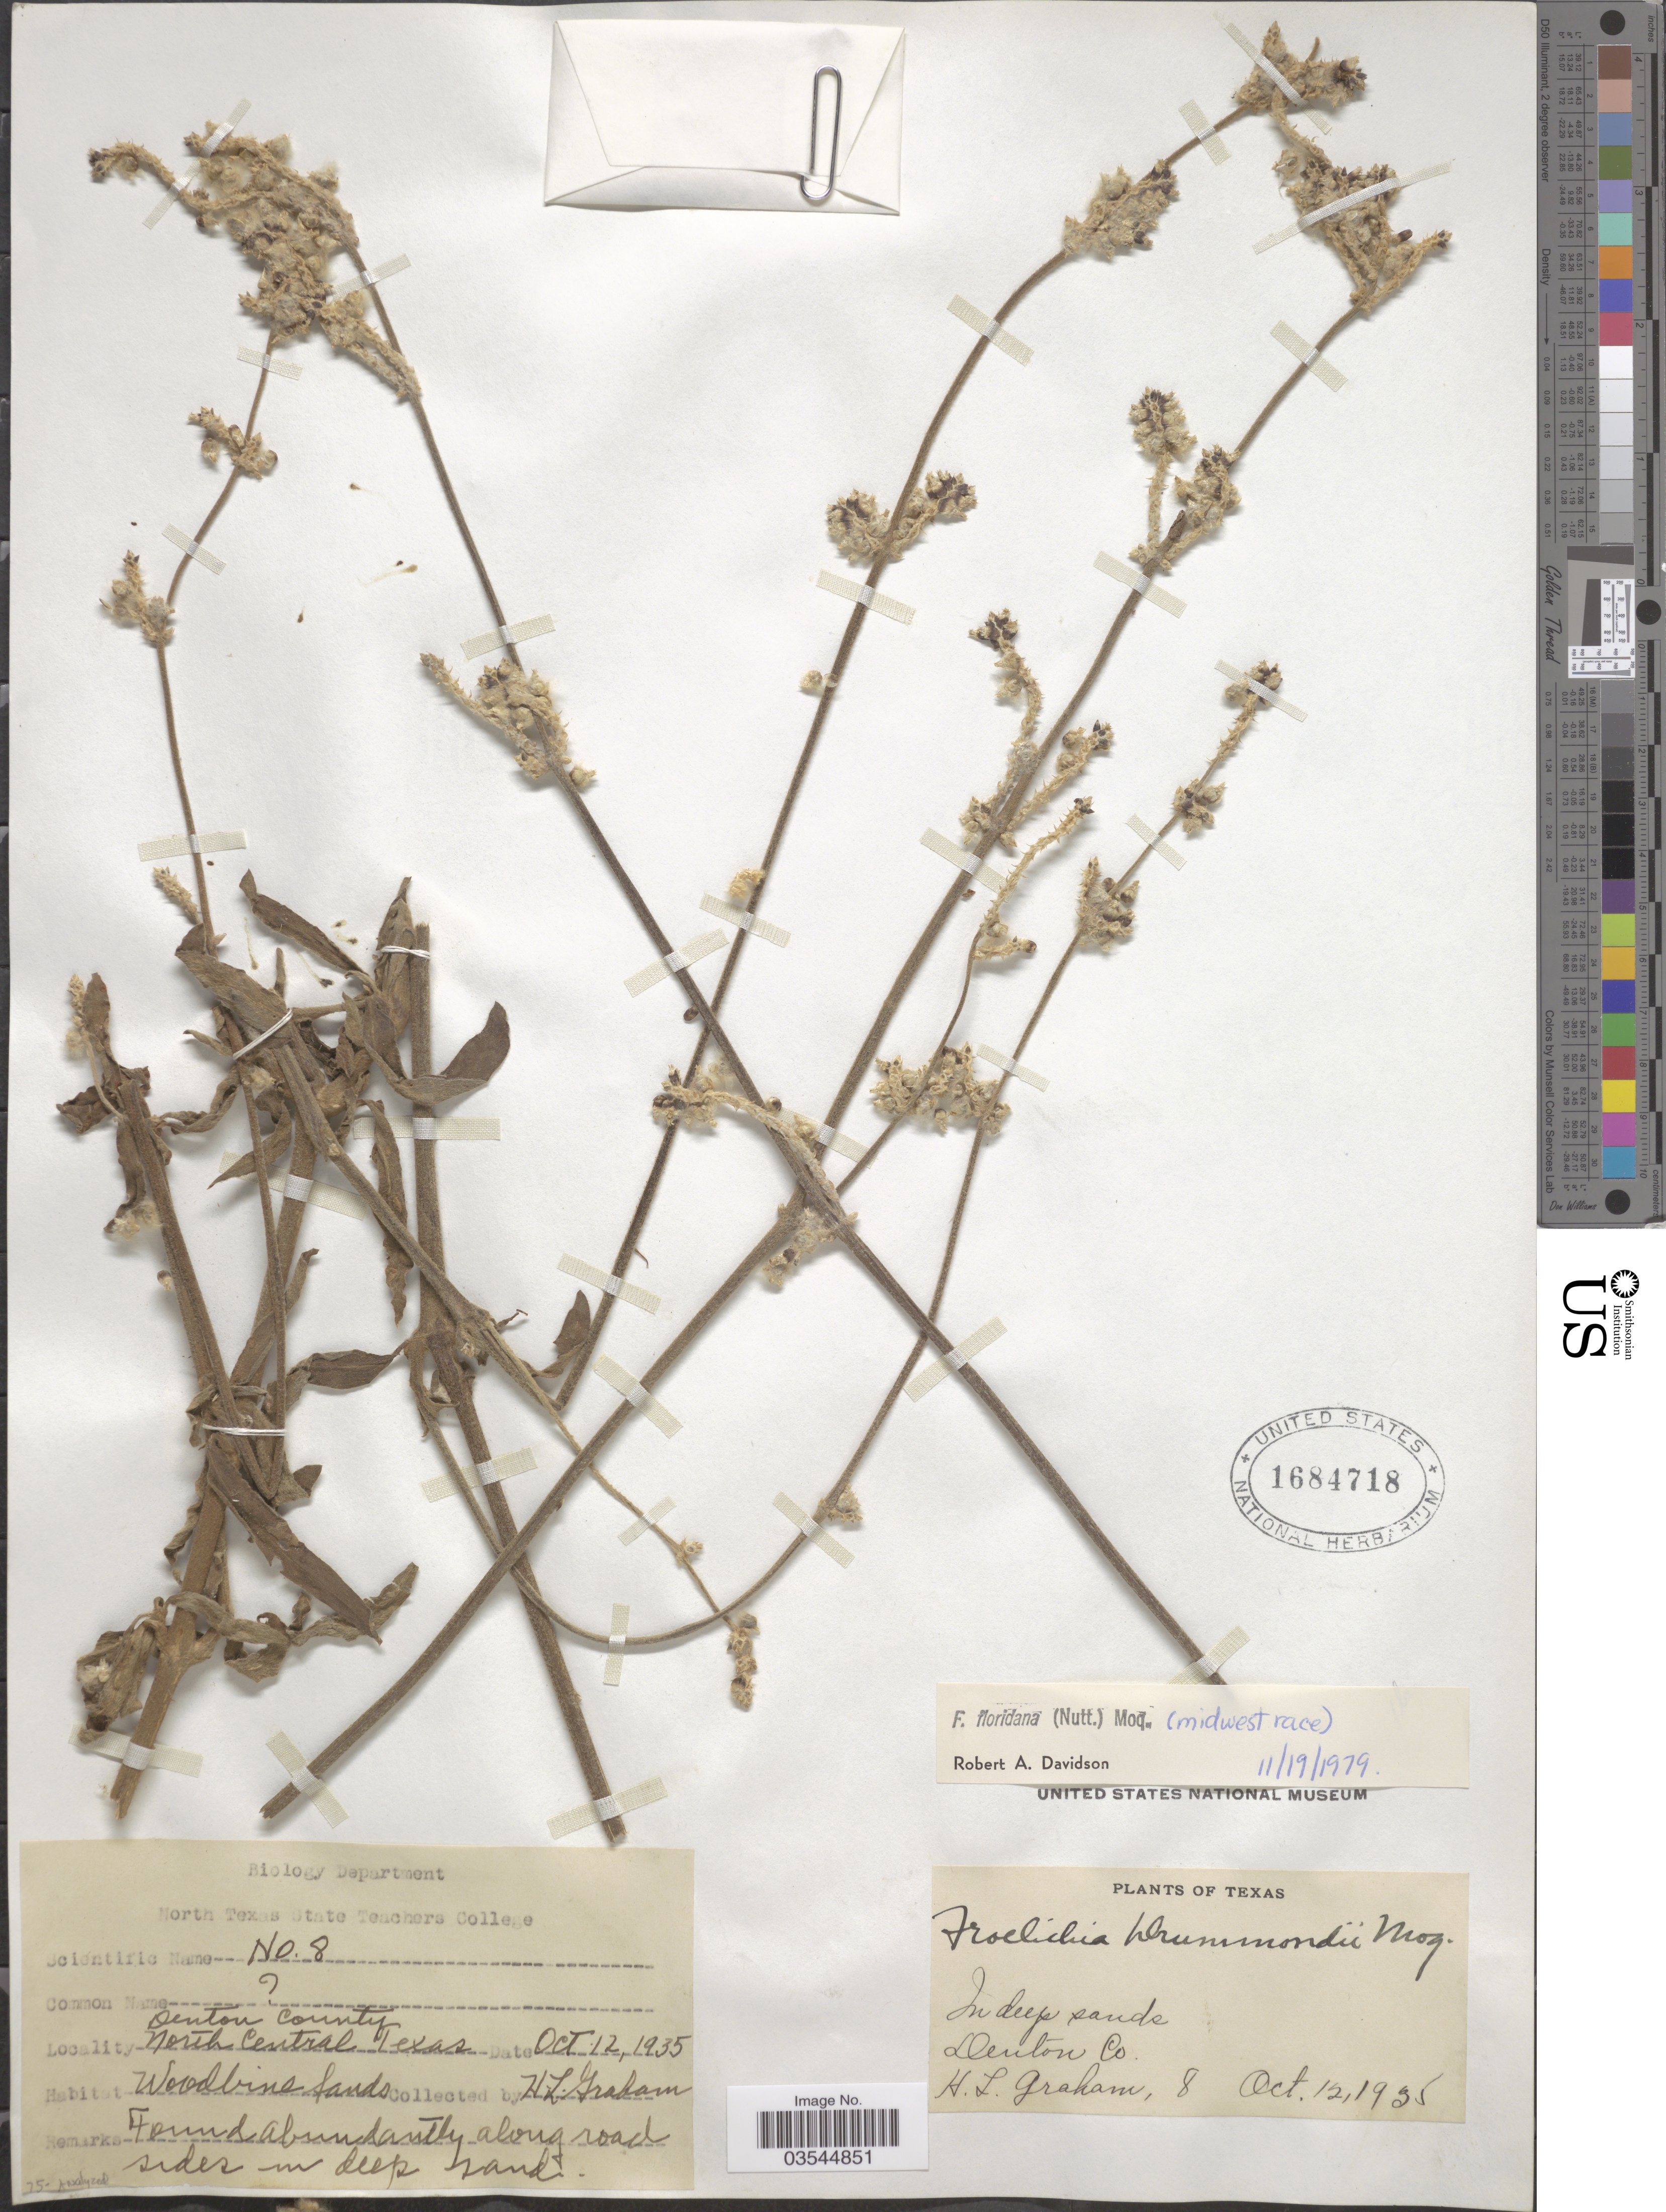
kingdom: Plantae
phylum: Tracheophyta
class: Magnoliopsida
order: Caryophyllales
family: Amaranthaceae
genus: Froelichia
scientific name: Froelichia floridana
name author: (Nutt.) Moq.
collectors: H. L. Graham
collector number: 8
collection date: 1935-10-12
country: United States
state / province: Texas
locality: Denton Co. North Central Texas.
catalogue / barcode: US 1684718